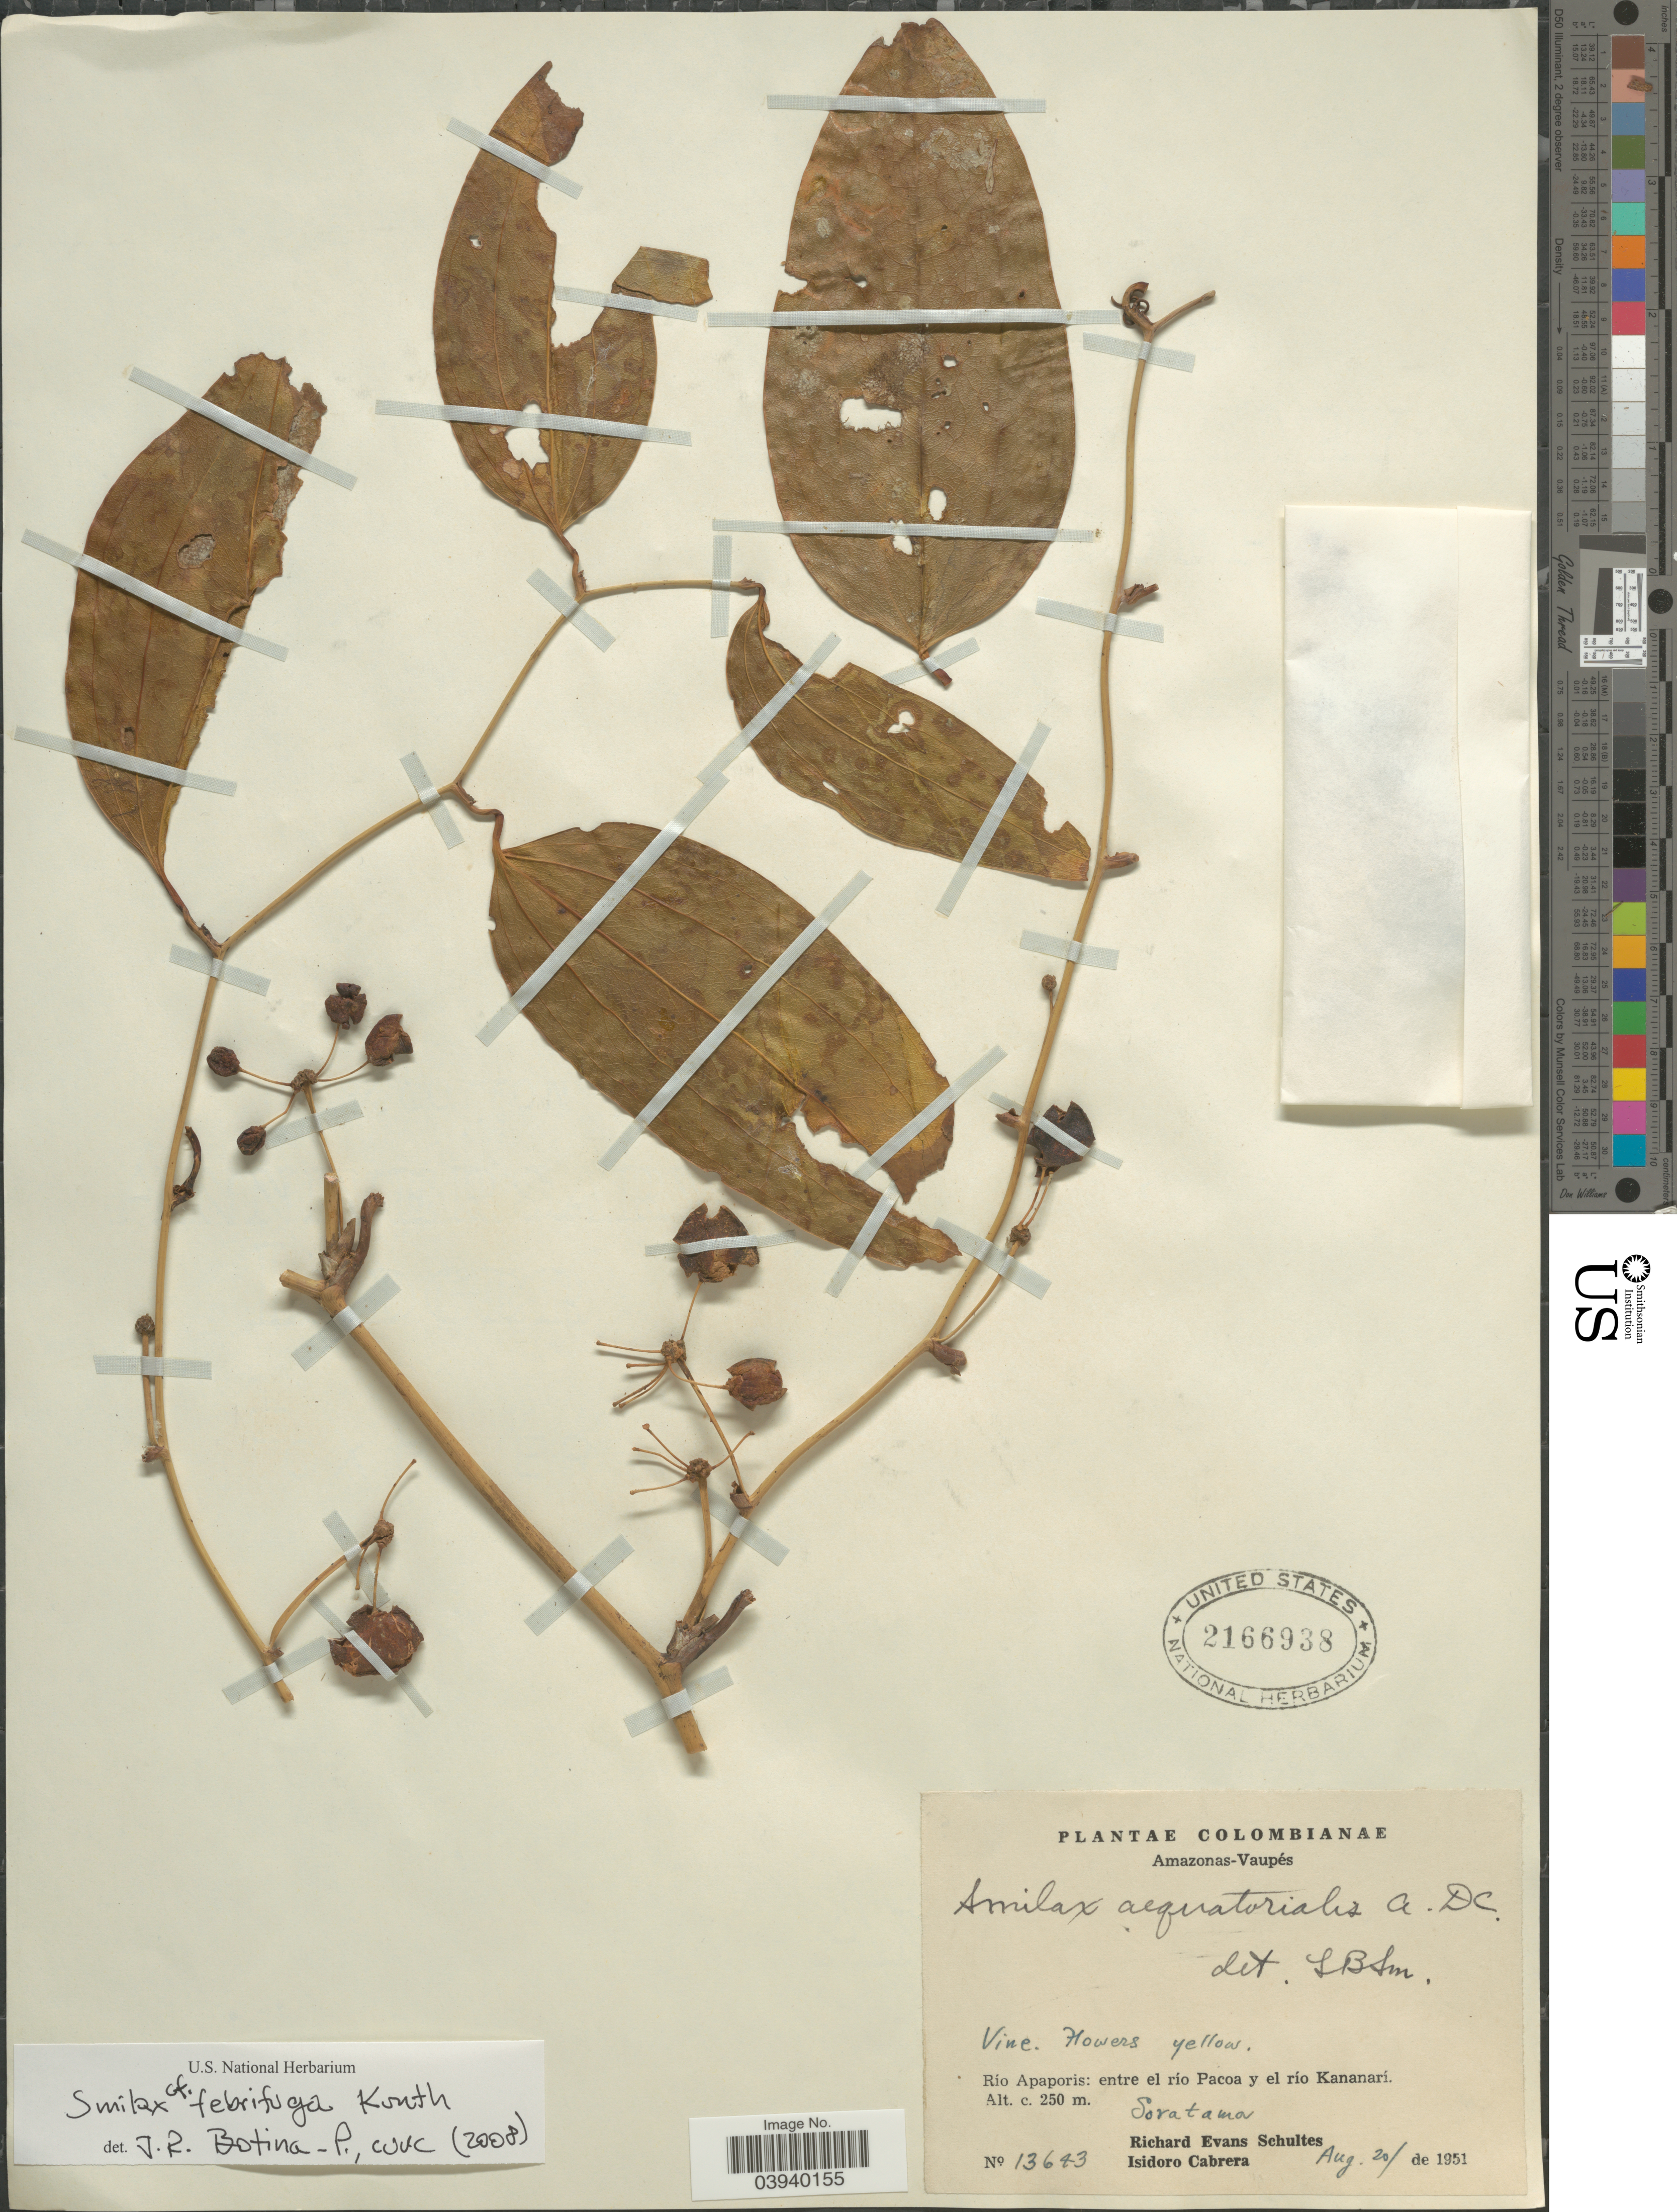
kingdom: Plantae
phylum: Tracheophyta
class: Liliopsida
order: Liliales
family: Smilacaceae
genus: Smilax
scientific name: Smilax febrifuga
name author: Kunth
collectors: R. E. Schultes & I. Cabrera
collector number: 13643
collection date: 1951-08-20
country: Colombia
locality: Amazonas-Vaupés. Río Apaporis: entre el río Pacoa y el río Kananarí. Soratama.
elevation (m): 250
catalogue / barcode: US 2166938